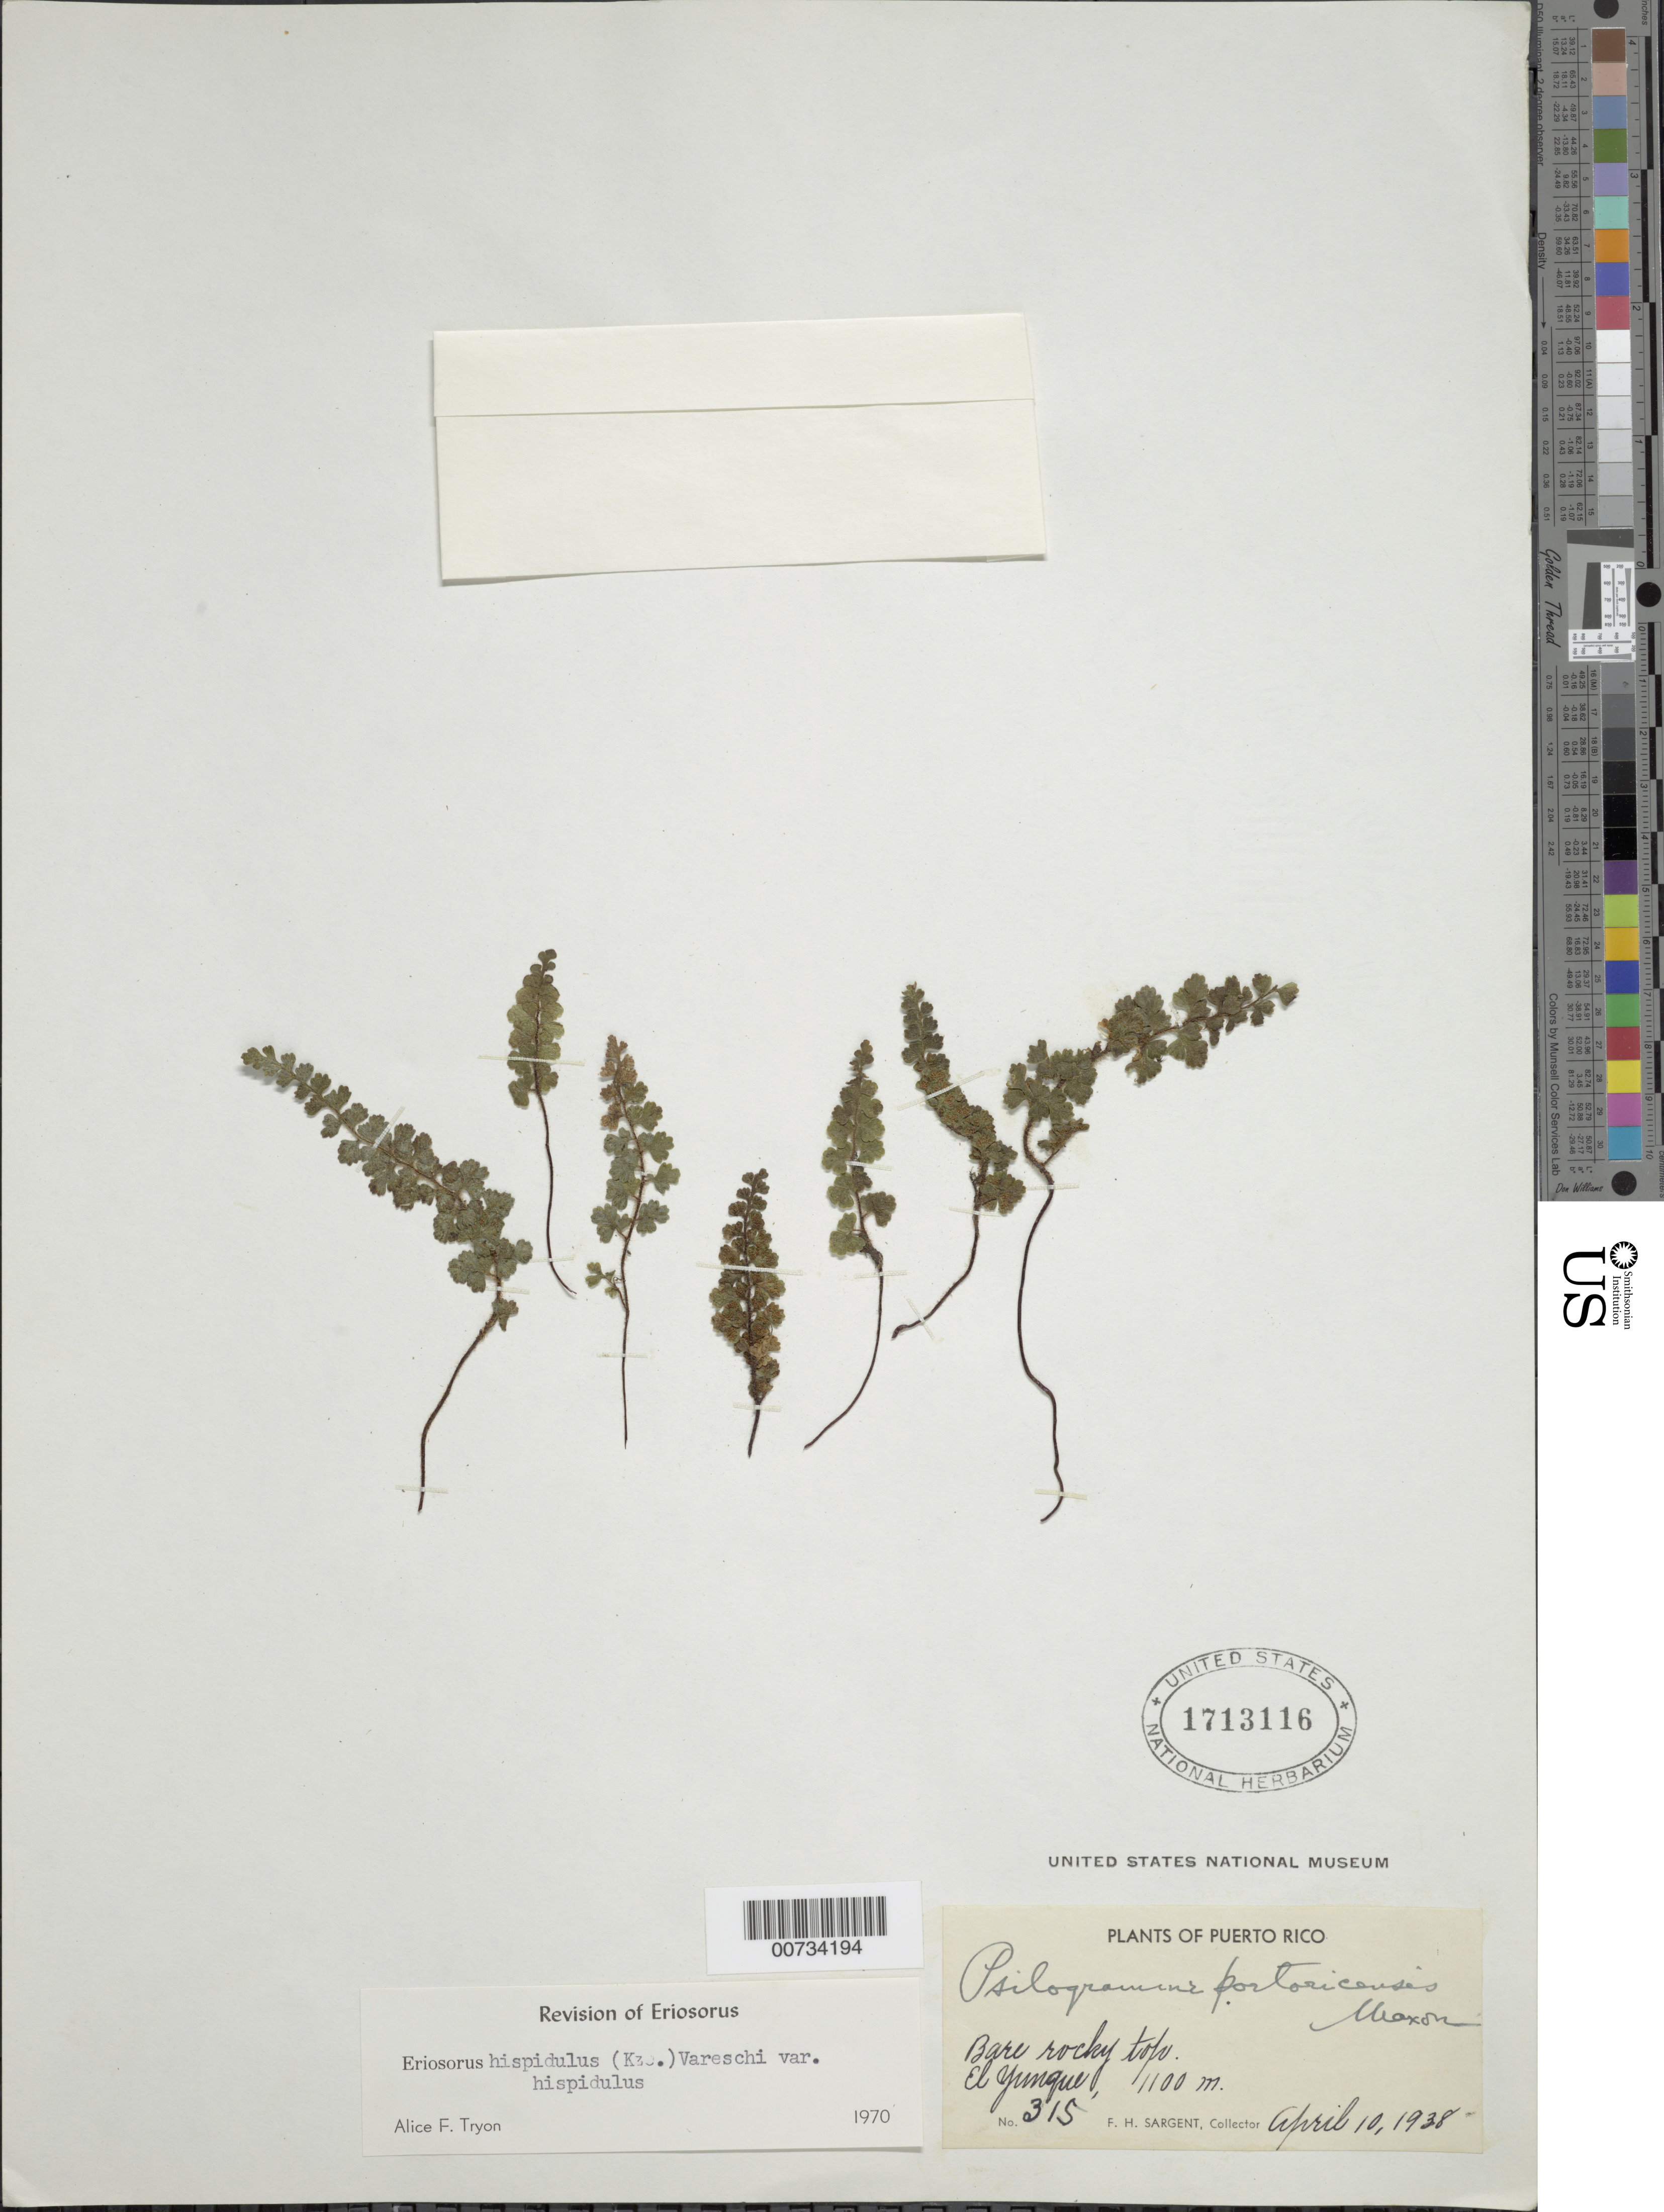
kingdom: Plantae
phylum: Tracheophyta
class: Polypodiopsida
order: Polypodiales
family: Pteridaceae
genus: Jamesonia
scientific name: Jamesonia hispidula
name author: Kunze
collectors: F. H. Sargent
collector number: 315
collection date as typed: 10 Apr 1938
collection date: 1938-04-10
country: Puerto Rico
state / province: Río Grande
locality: El Yunque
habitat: Bare rocky top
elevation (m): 1100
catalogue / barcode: US 1713116